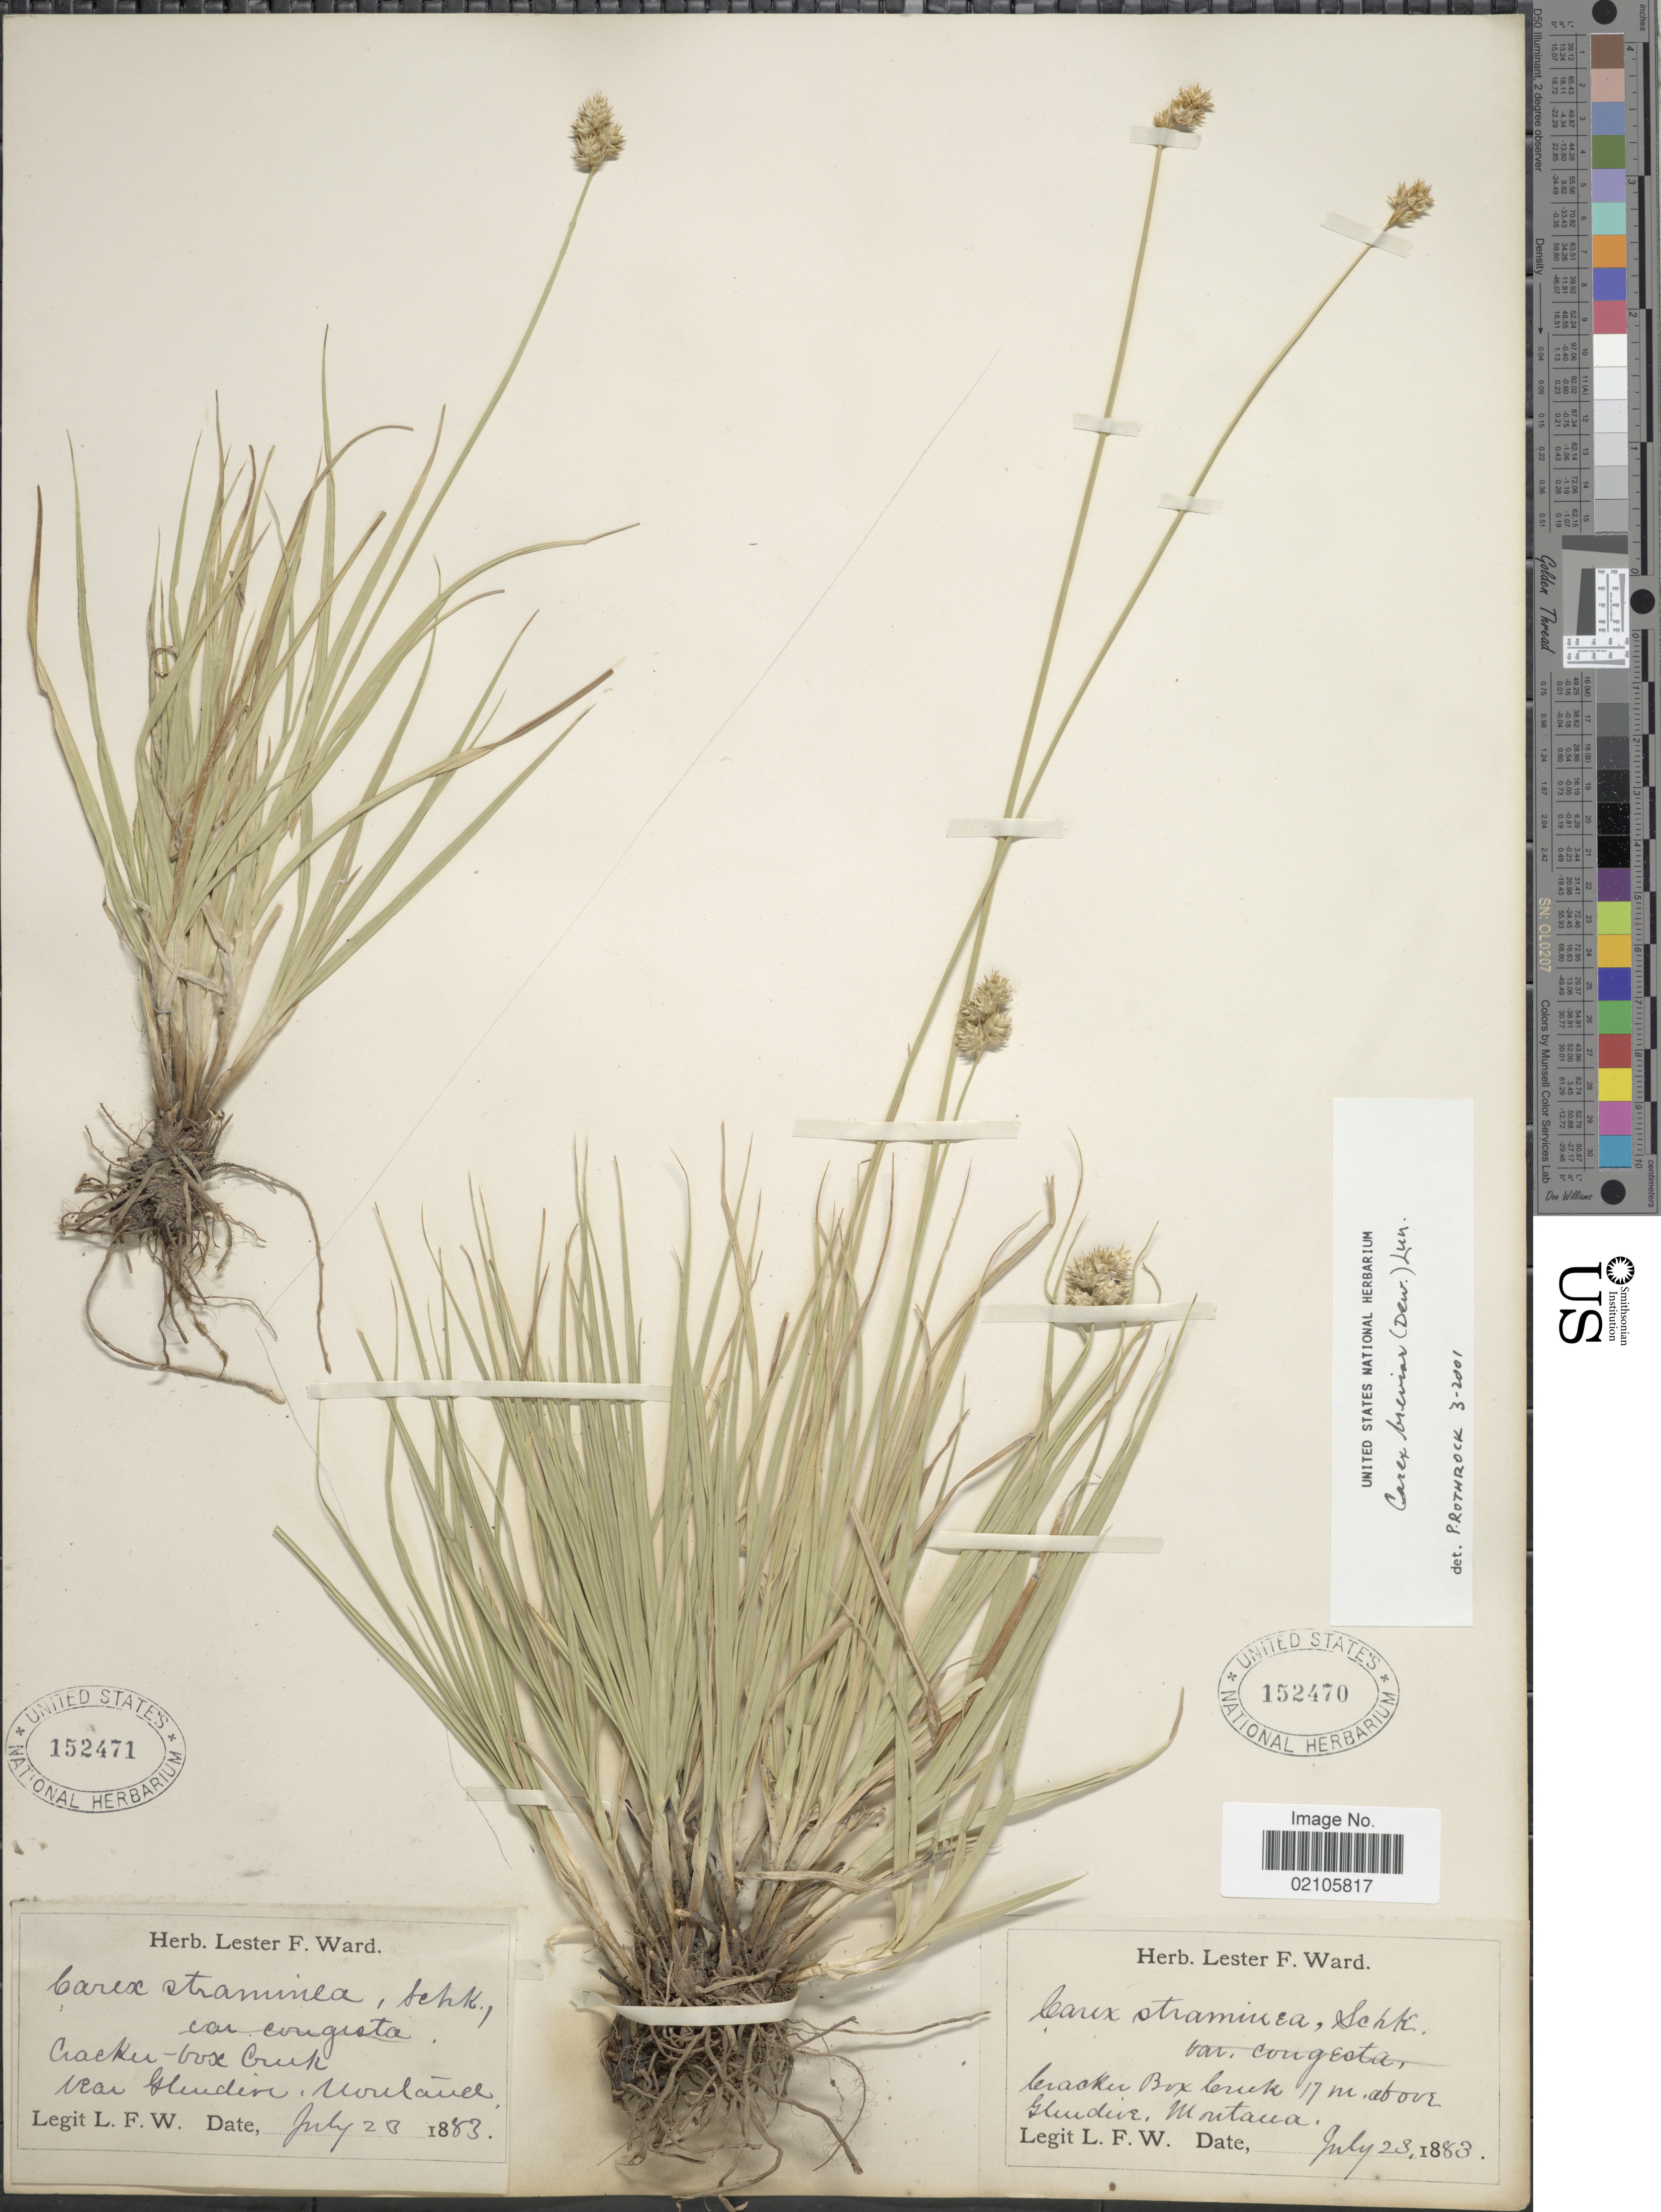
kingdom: Plantae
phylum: Tracheophyta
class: Liliopsida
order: Poales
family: Cyperaceae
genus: Carex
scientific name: Carex brevior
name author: (Dewey) Mack. ex Lunell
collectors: L. F. Ward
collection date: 1883-07-23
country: United States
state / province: Montana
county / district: Dawson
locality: Cracker Box Creek, 17 m. above Glendive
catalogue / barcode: US 152470-2